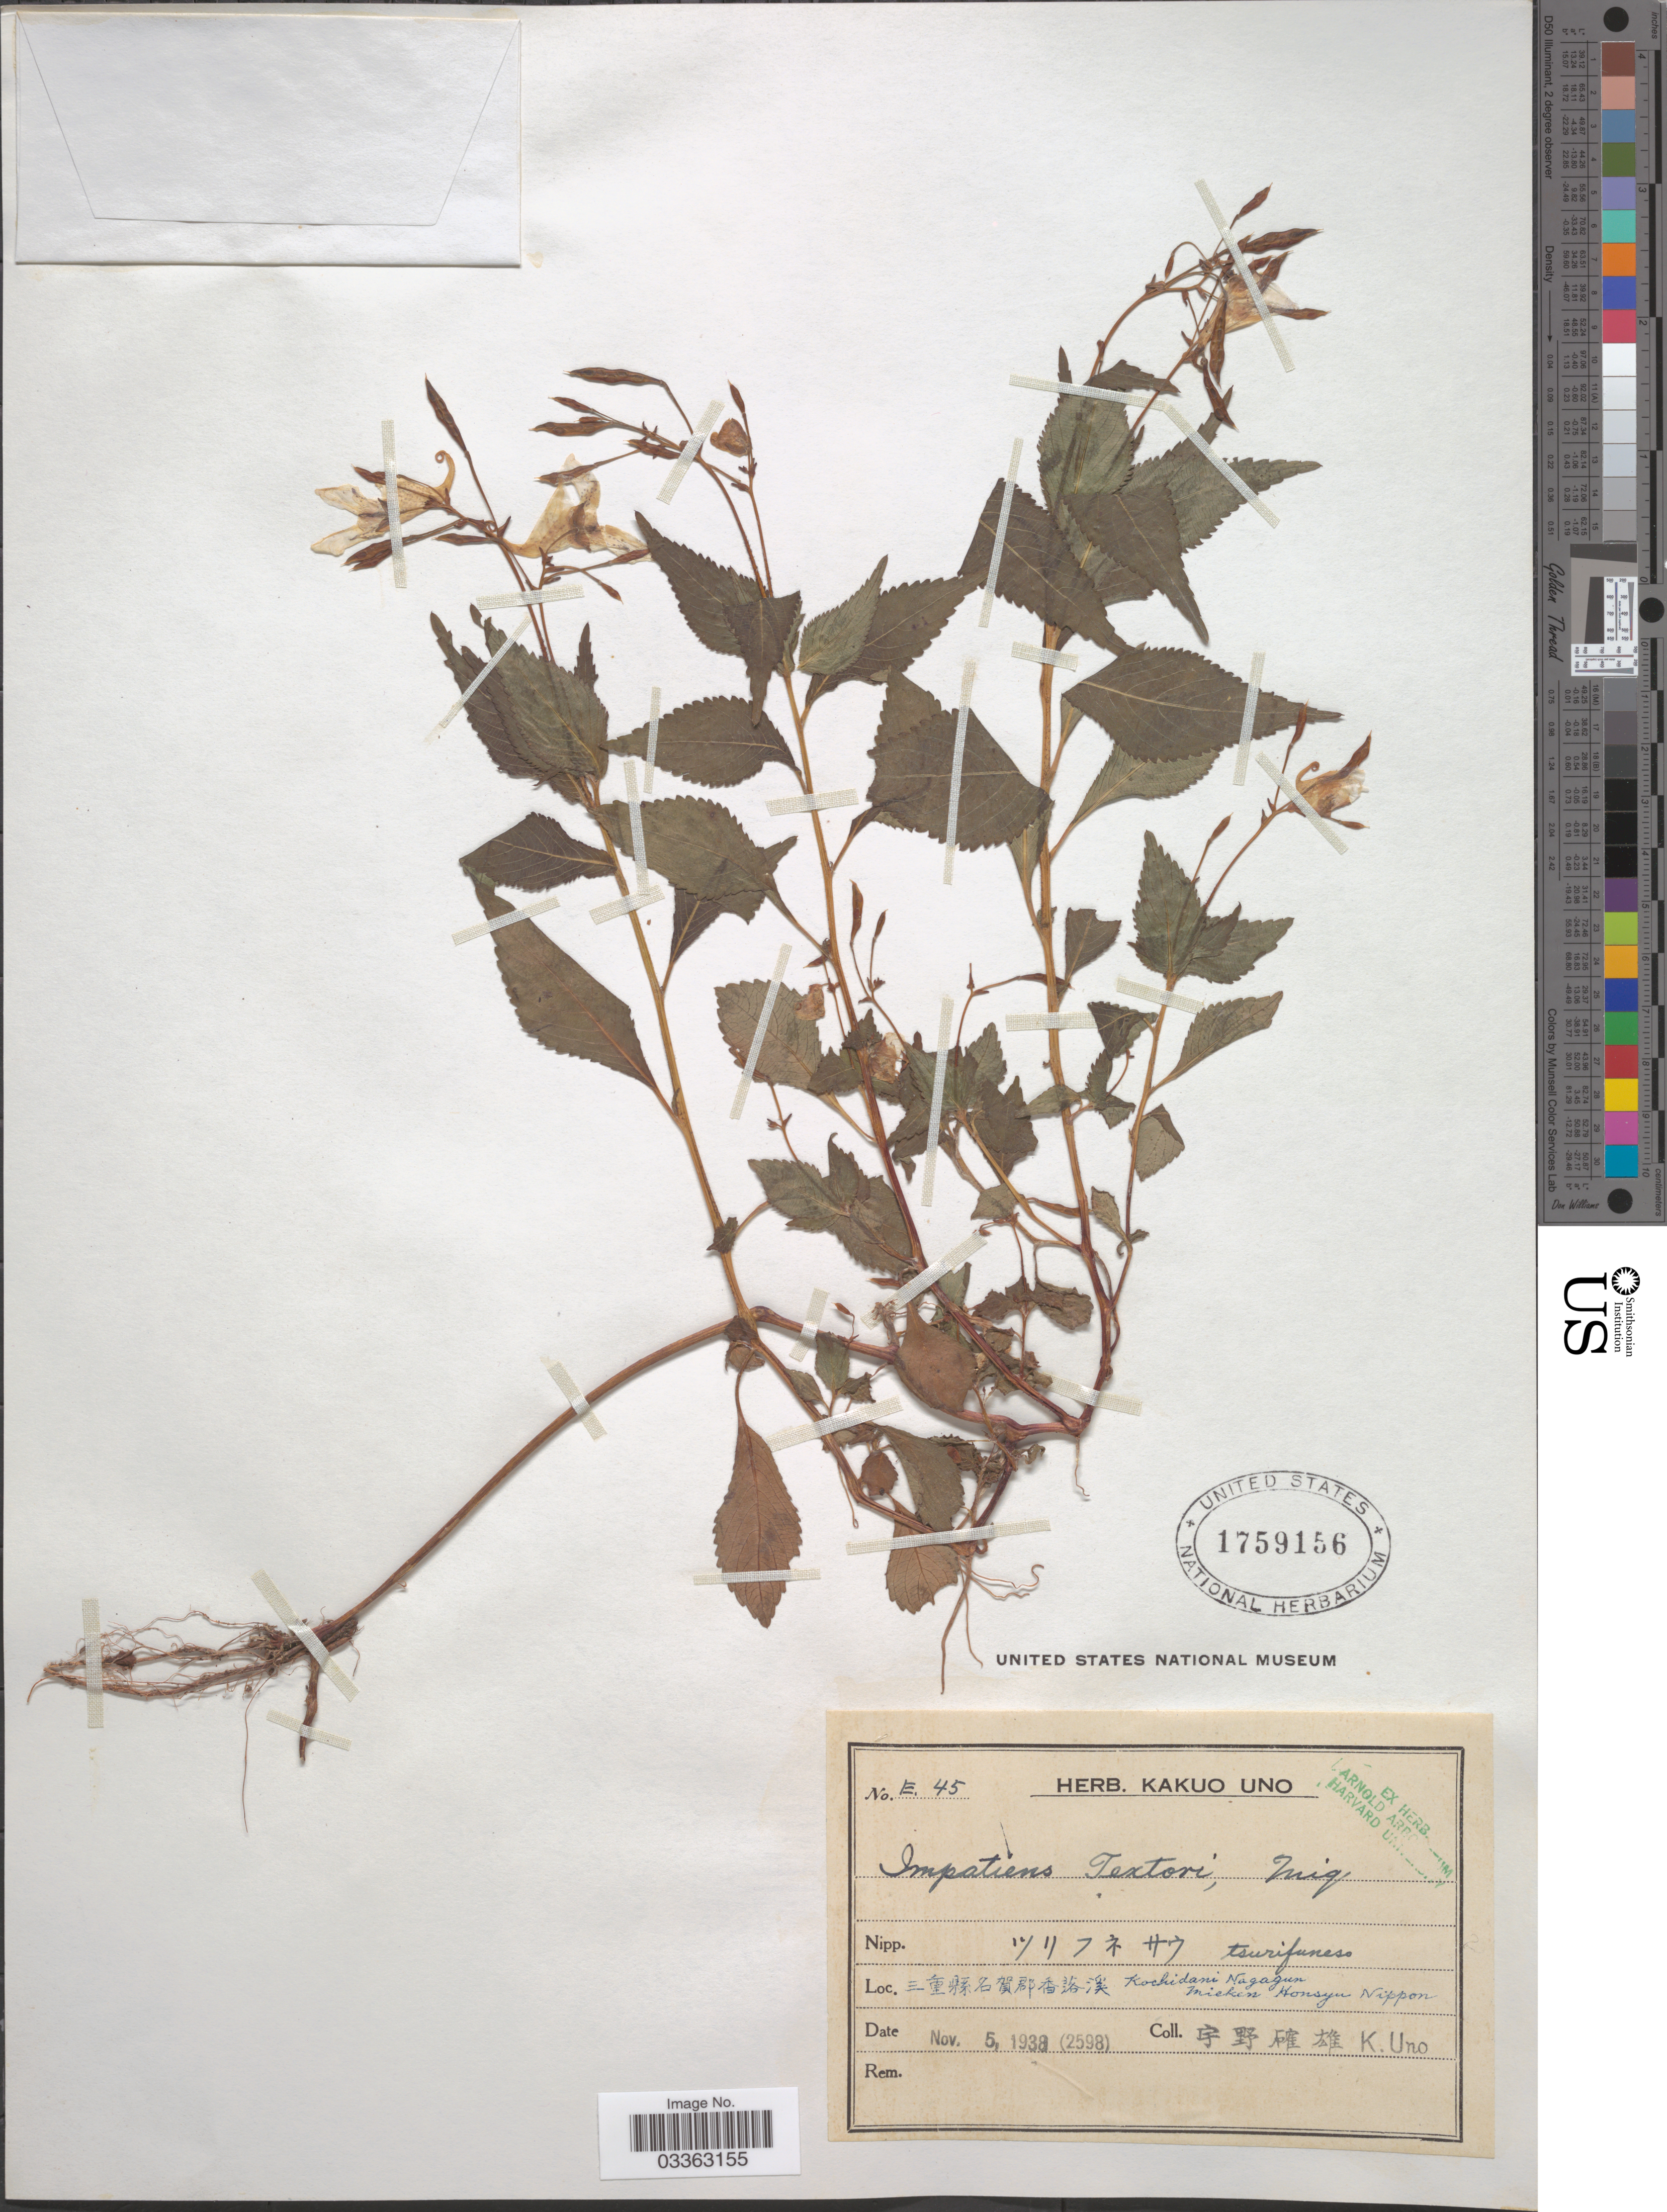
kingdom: Plantae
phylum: Tracheophyta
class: Magnoliopsida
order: Ericales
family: Balsaminaceae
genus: Impatiens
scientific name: Impatiens textorii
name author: Miq.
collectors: K. Uno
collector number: E45/2598?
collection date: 1938-11-05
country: Japan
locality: Kochodani Nagagun, Mieken Honshyu, Nippon.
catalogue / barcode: US 1759156